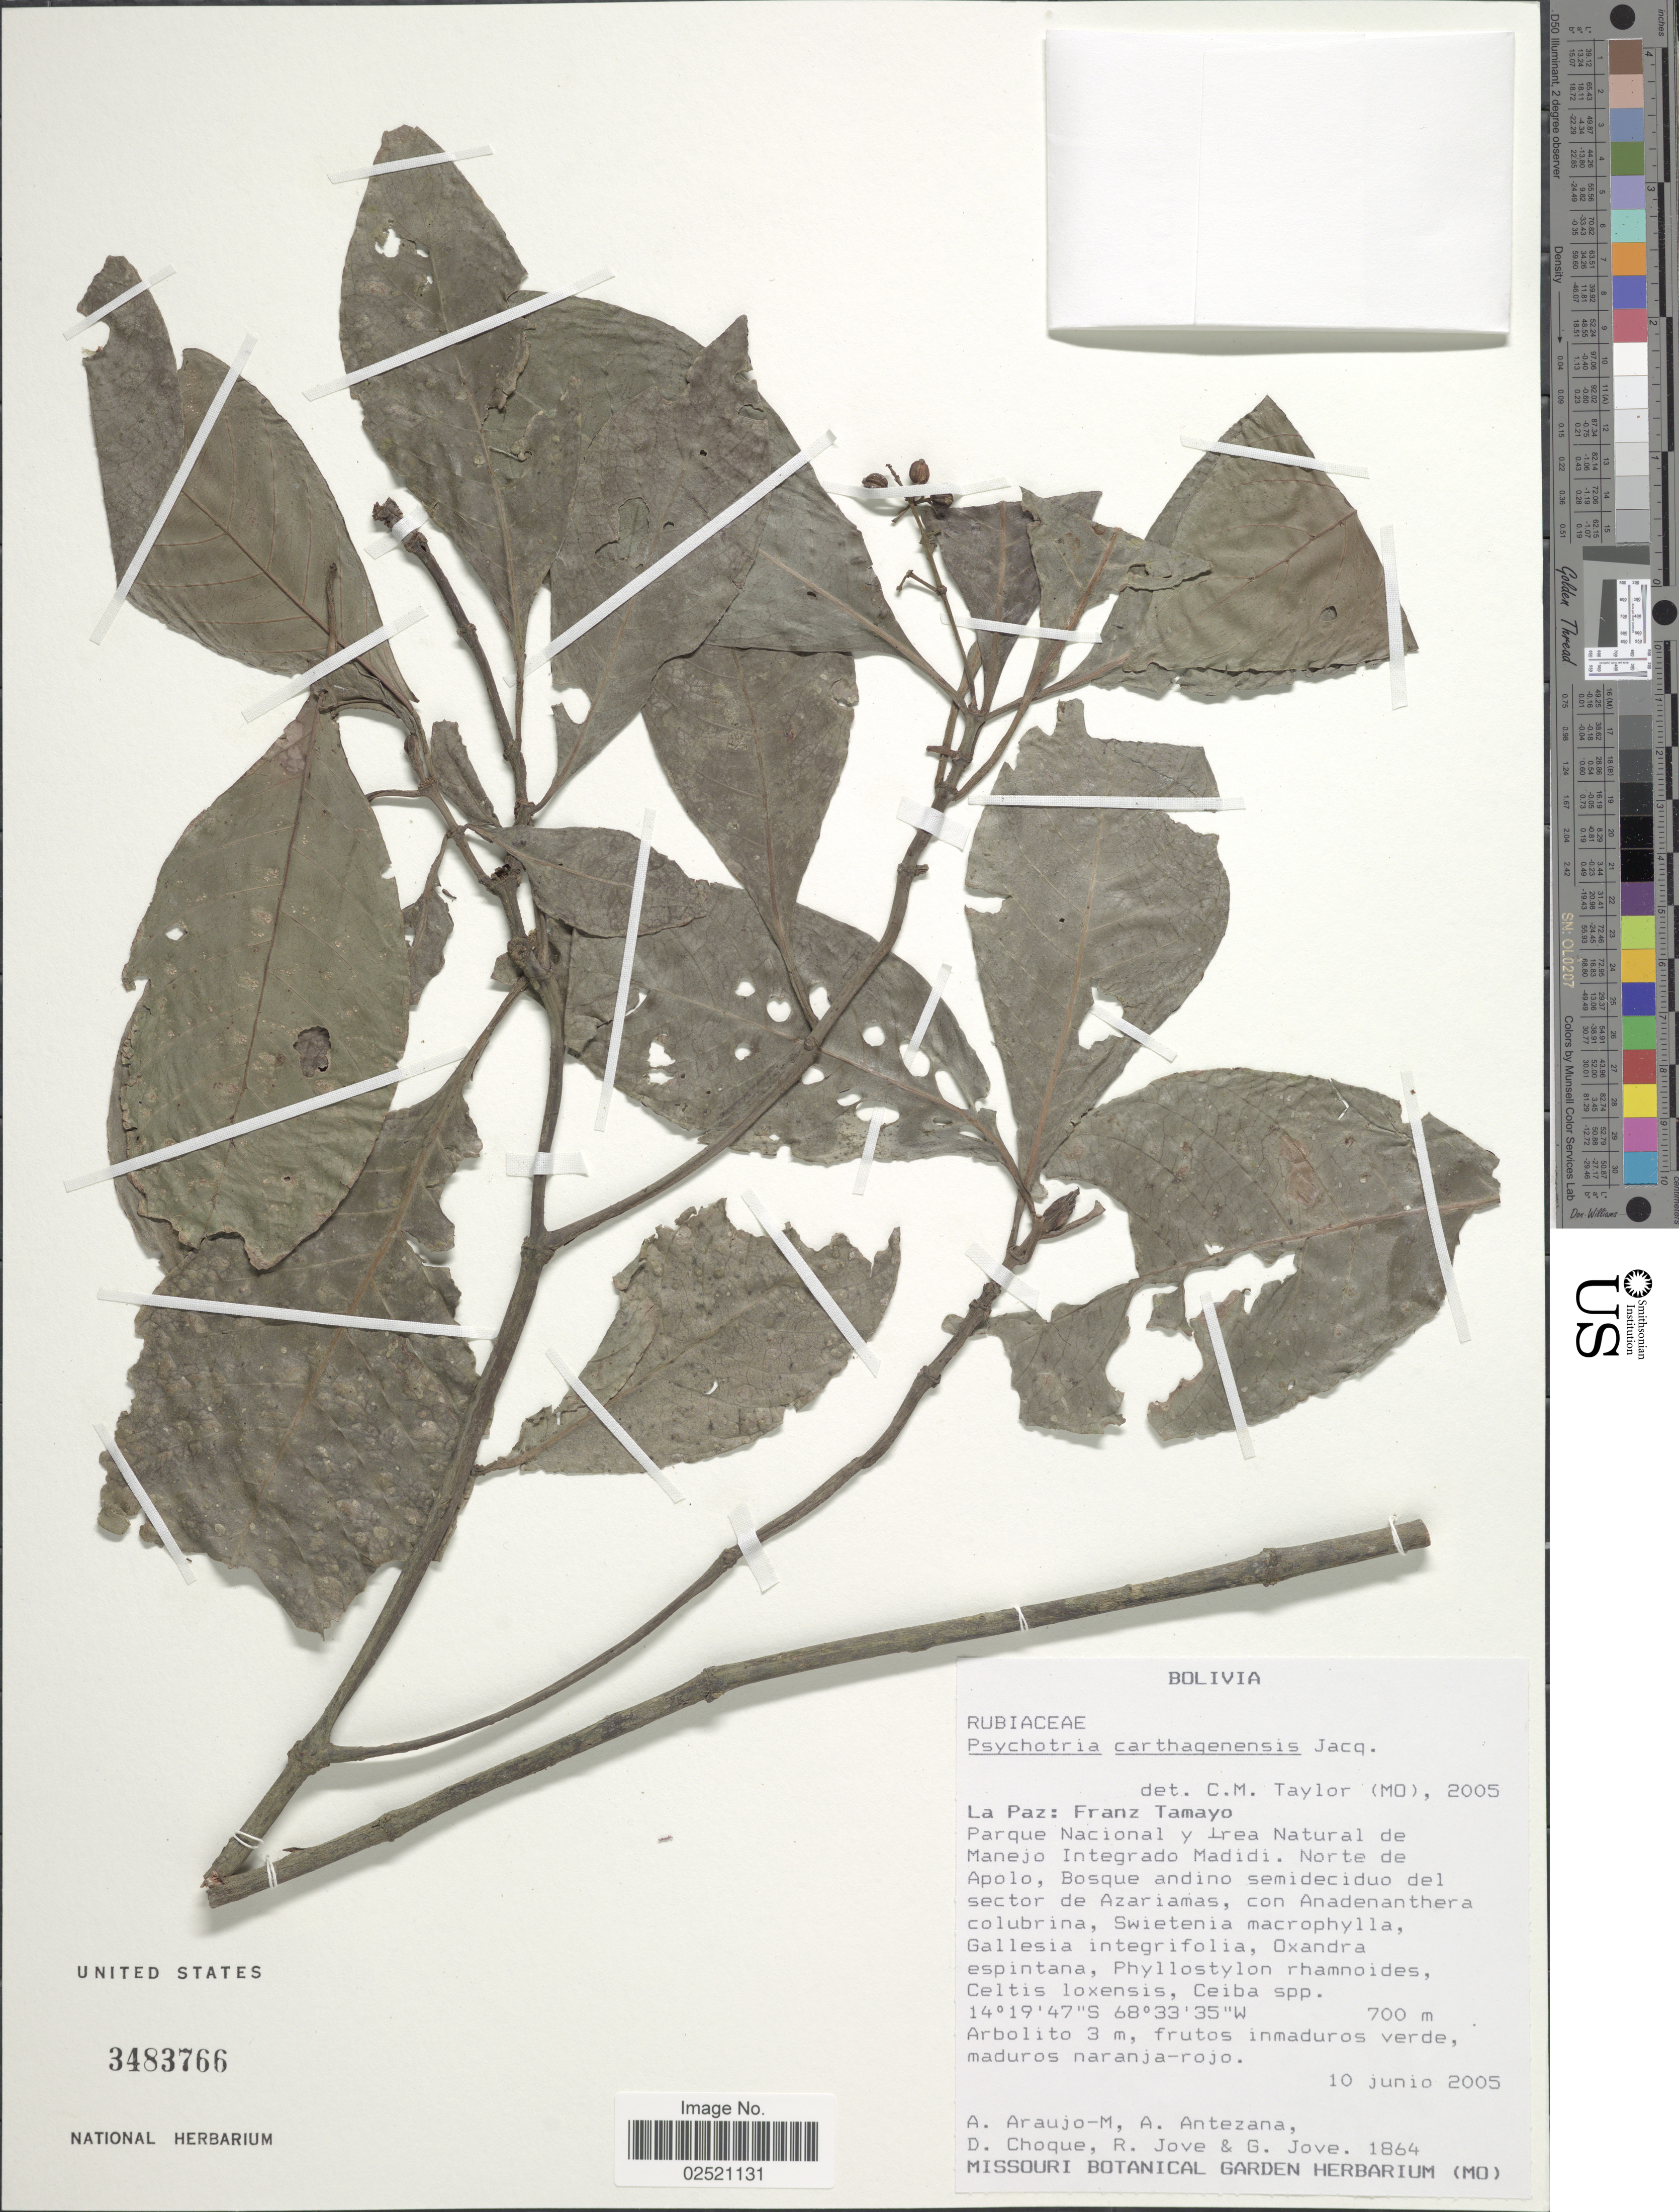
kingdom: Plantae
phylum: Tracheophyta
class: Magnoliopsida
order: Gentianales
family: Rubiaceae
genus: Psychotria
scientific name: Psychotria carthagenensis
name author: Jacq.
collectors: A. Araujo-M., A. Antezana, D. Choque, R. Jove & G. Jove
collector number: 1864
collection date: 2005-06-10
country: Bolivia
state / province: La Paz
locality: Franz Tamayo, Parque Nacional y Irea Natural de Manejo Integrado Mdidi, Norte de Apolo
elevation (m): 700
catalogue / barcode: US 3483766